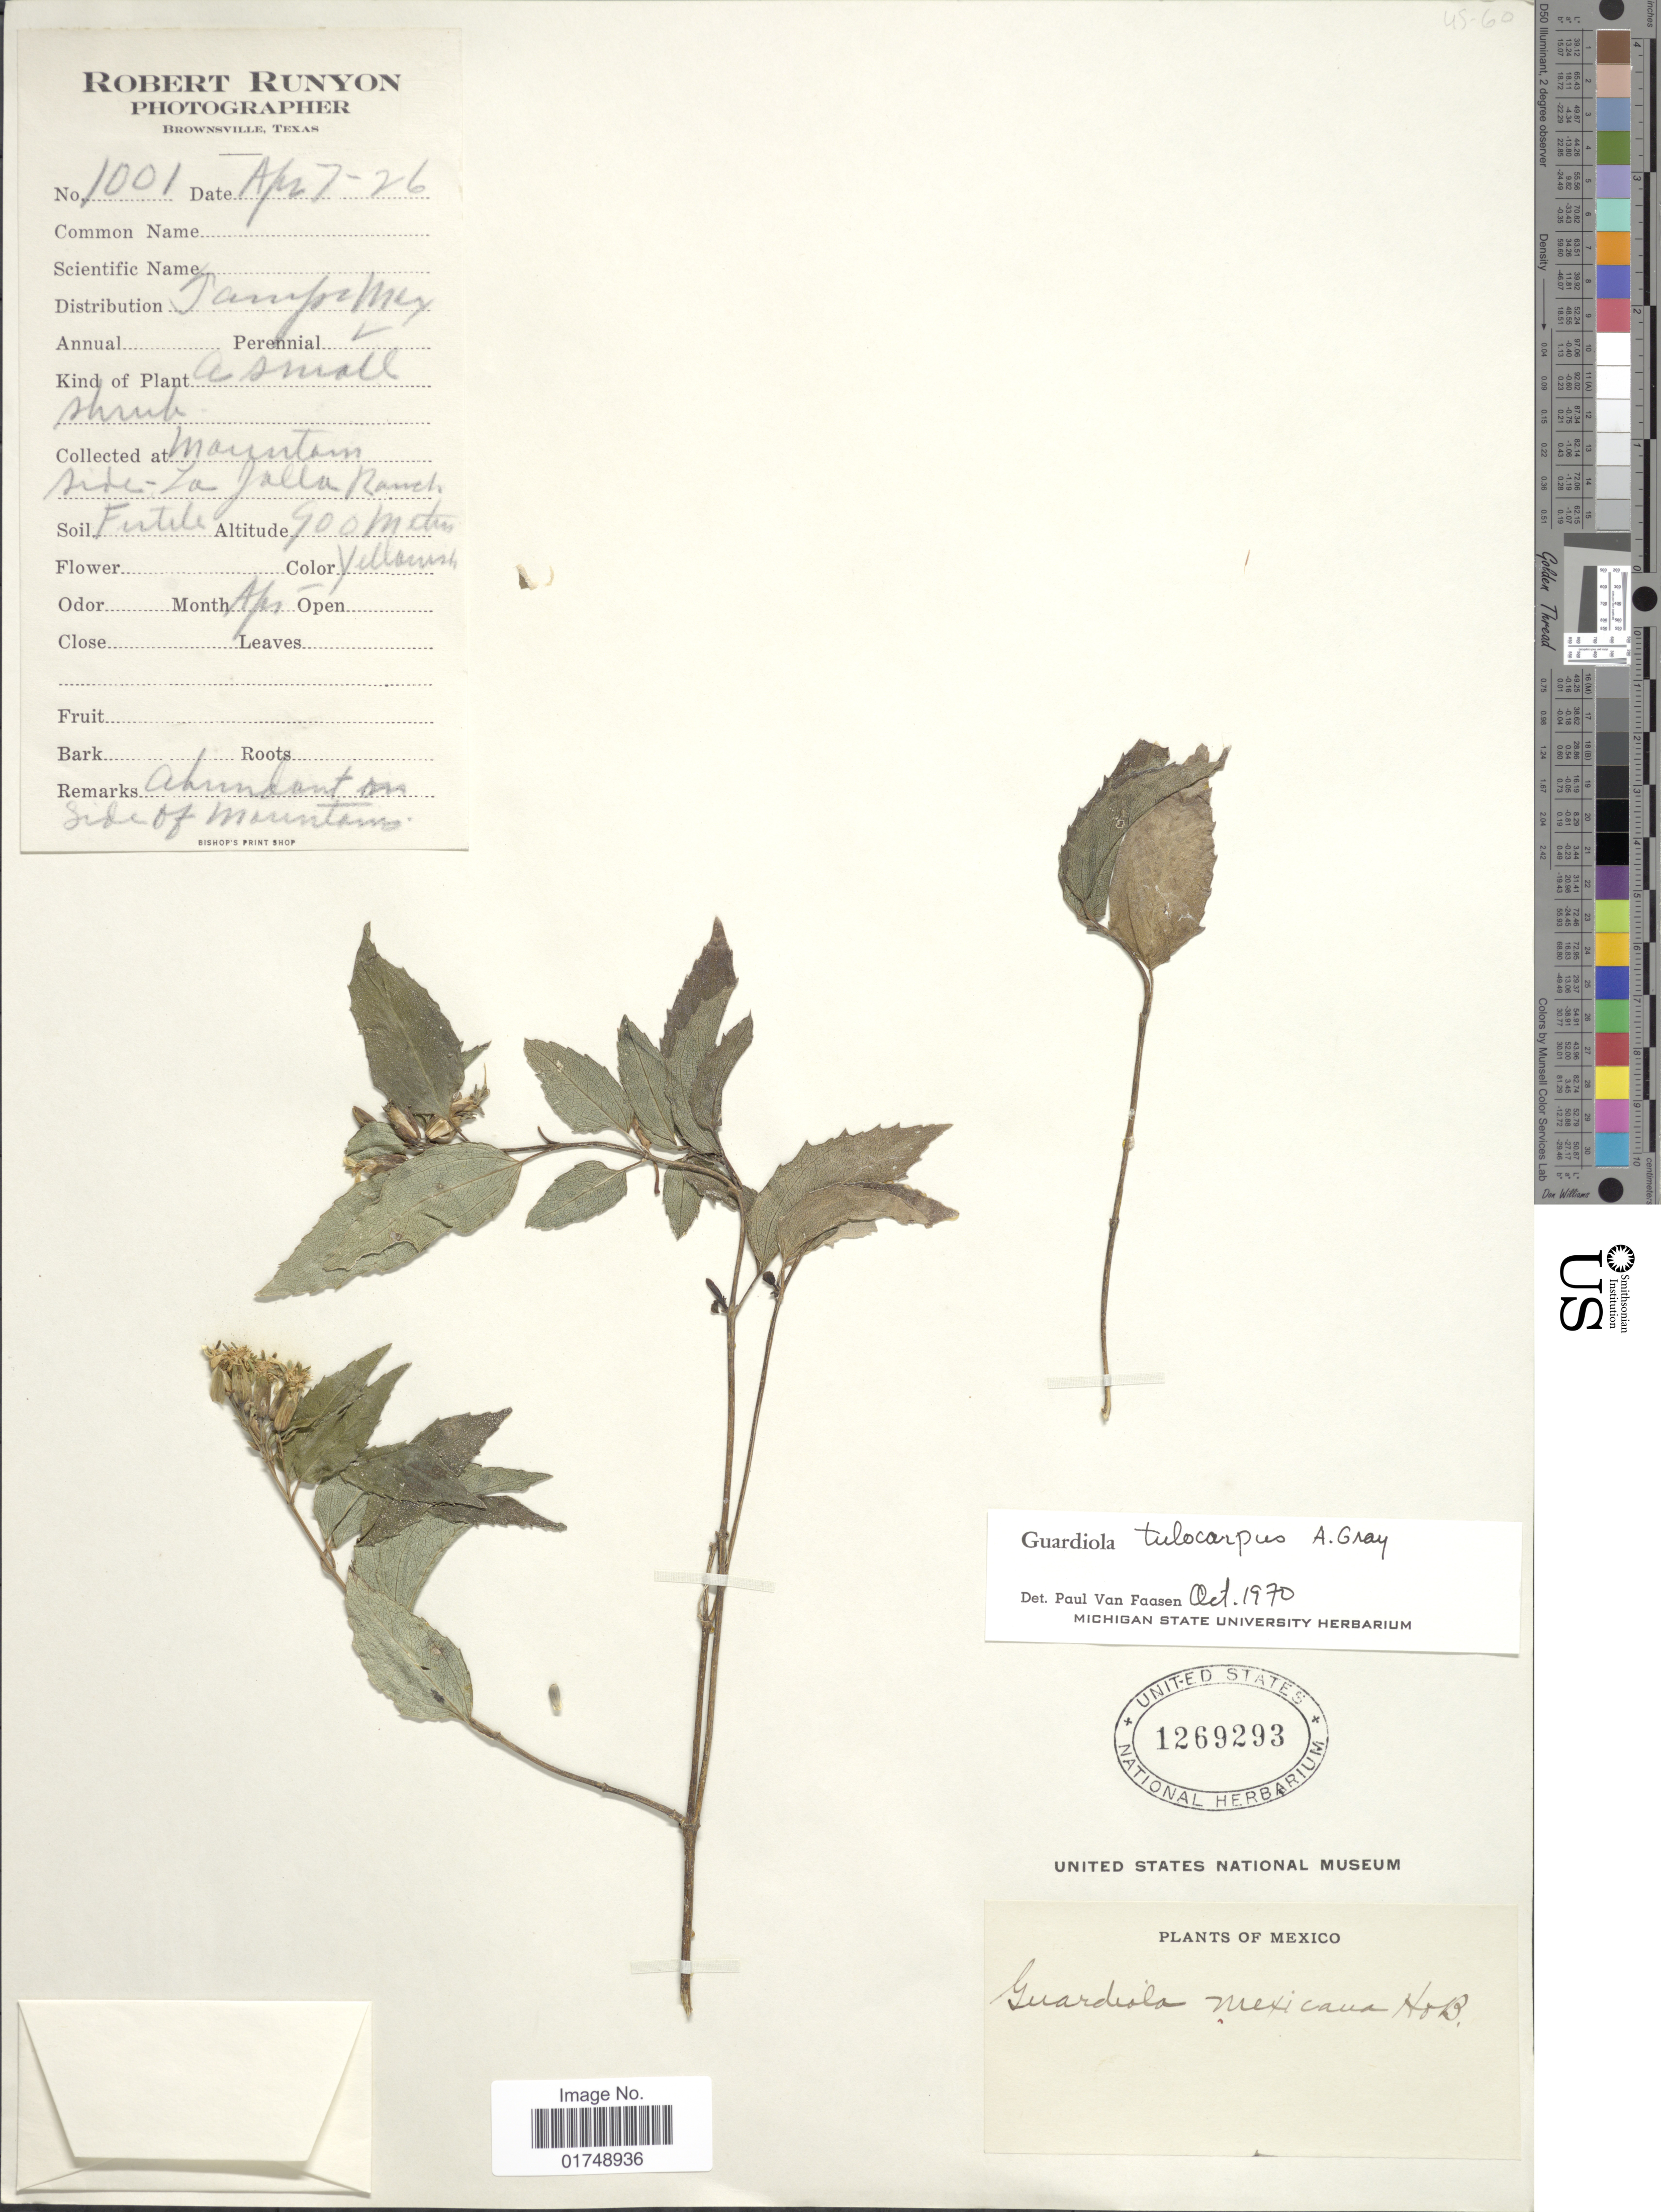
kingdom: Plantae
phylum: Tracheophyta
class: Magnoliopsida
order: Asterales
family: Asteraceae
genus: Guardiola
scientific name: Guardiola tulocarpus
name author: A. Gray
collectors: R. Runyon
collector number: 1001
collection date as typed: Transcribed d/m/y: 7/4/26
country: Mexico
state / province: Tamaulipas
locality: Mountain side-Za Jalla Ranch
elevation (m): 900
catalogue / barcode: US 1269293